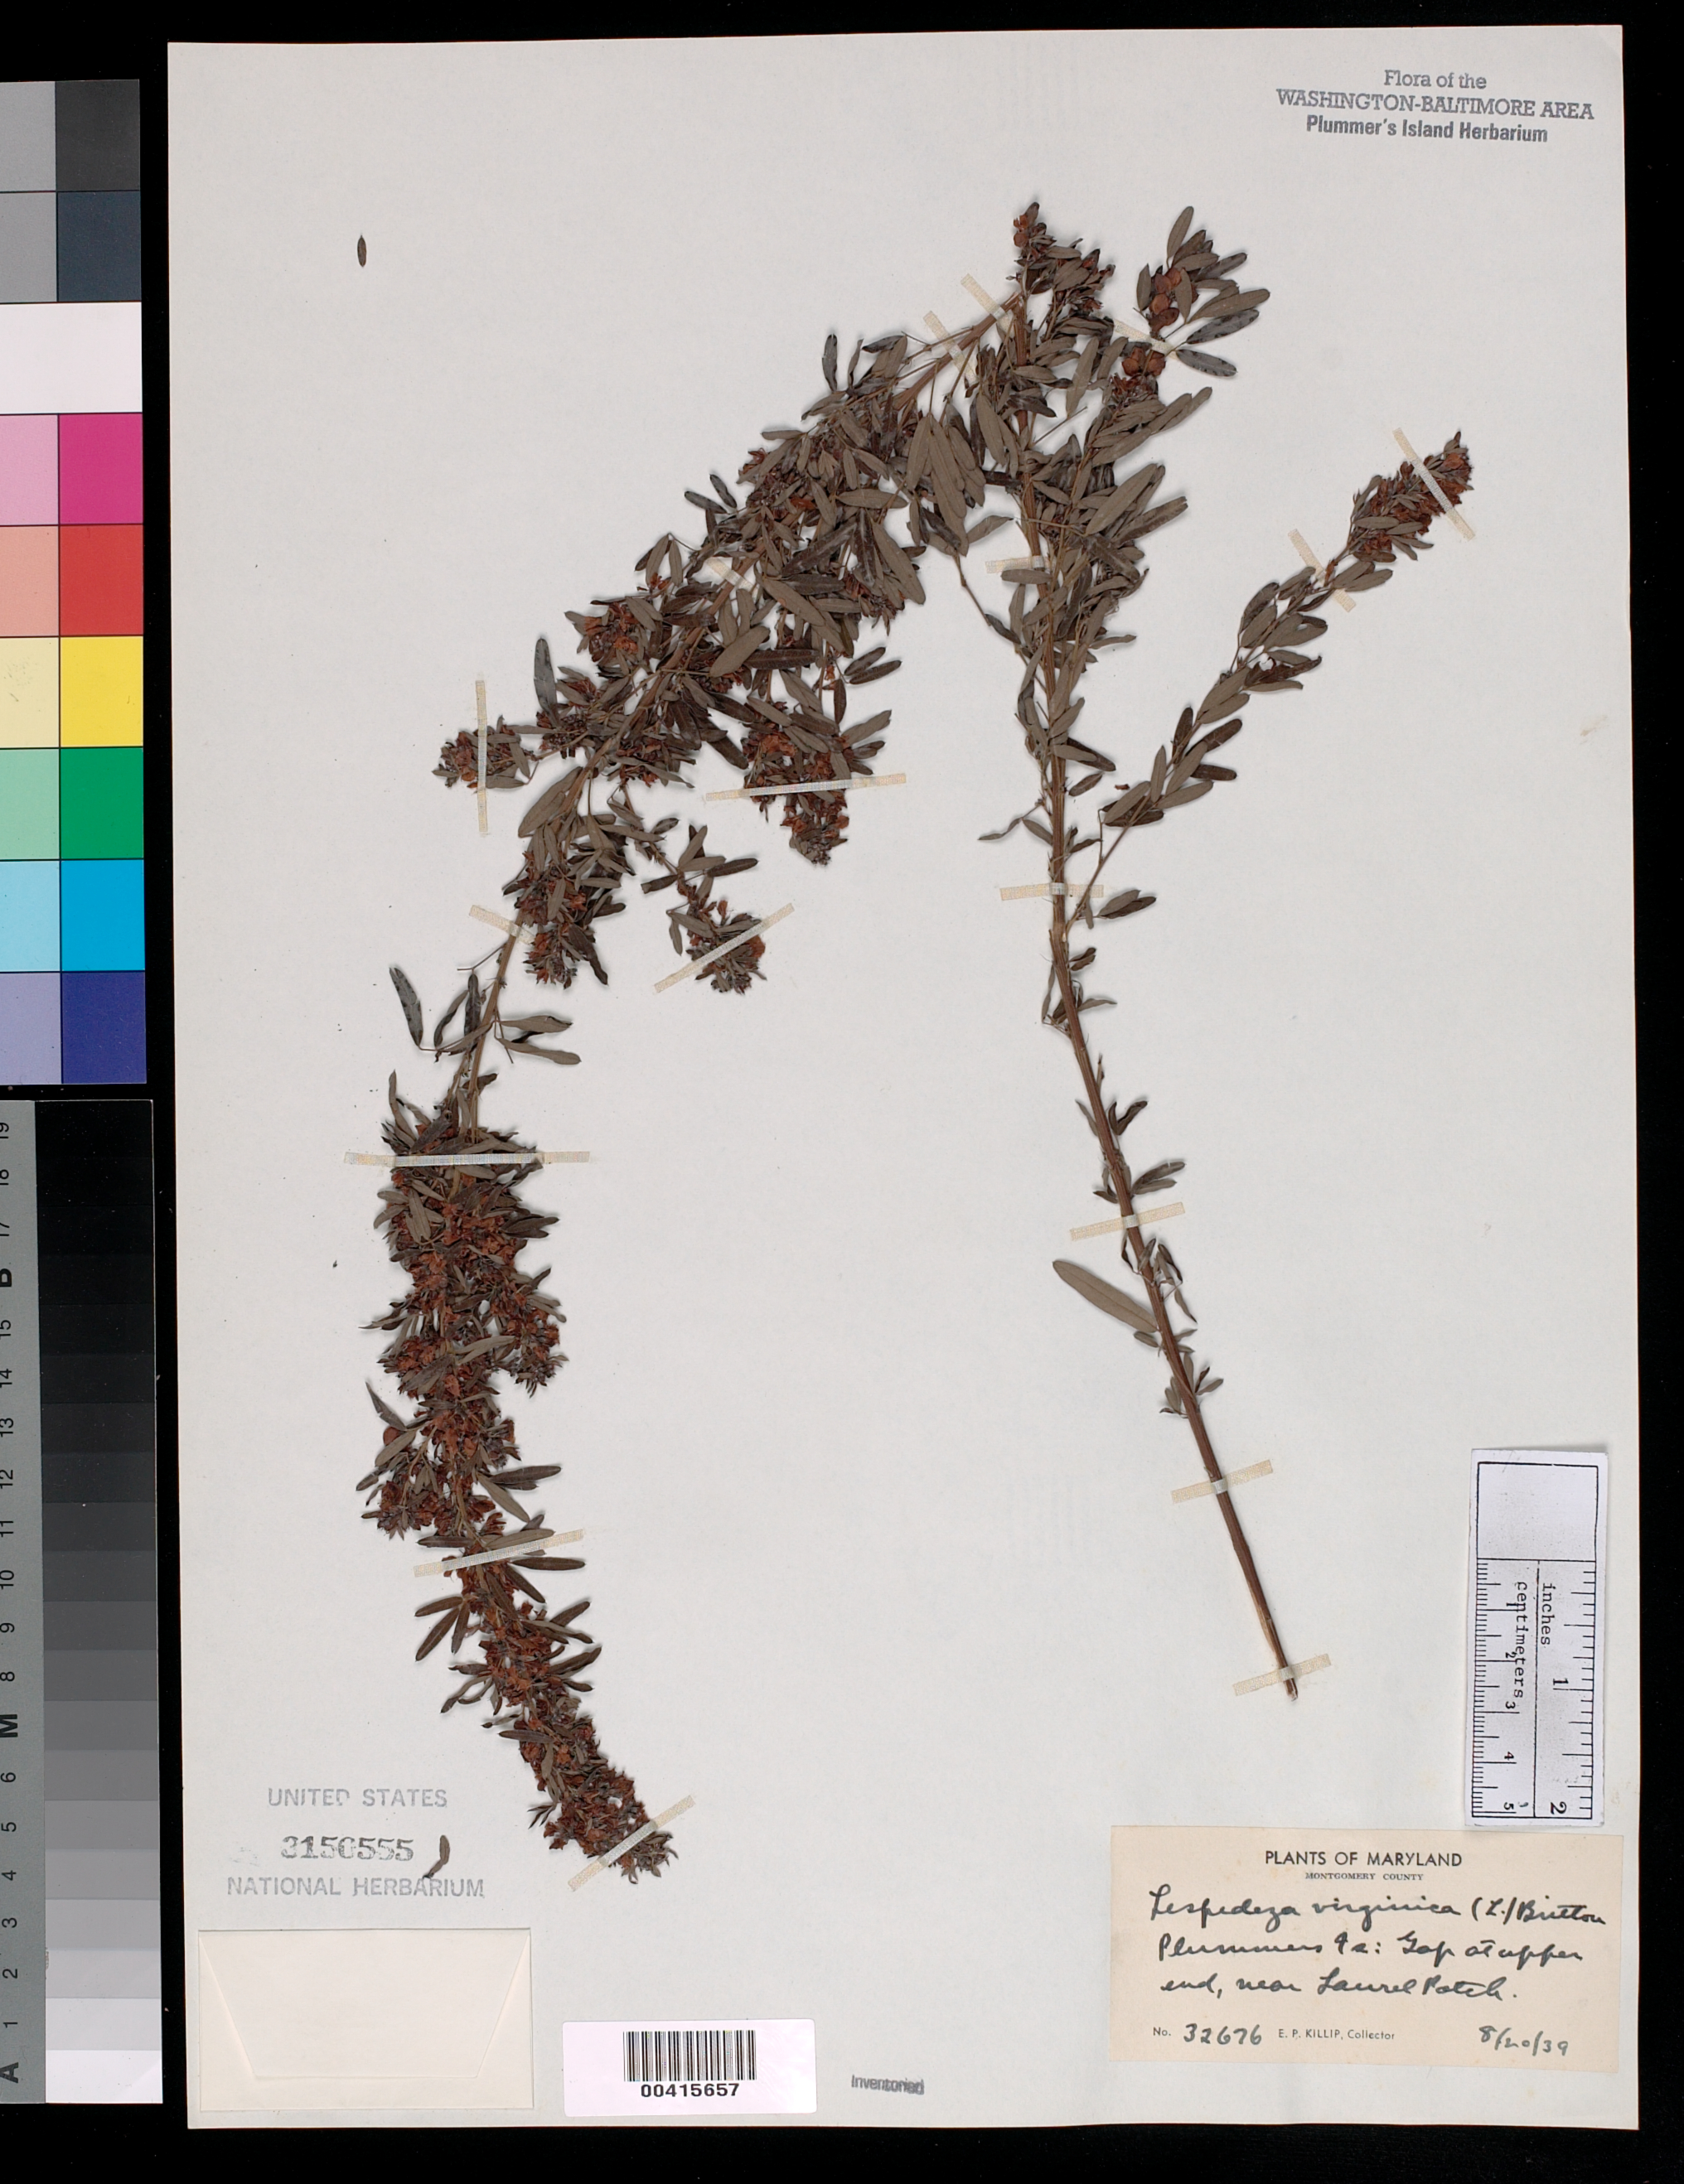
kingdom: Plantae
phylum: Tracheophyta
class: Magnoliopsida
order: Fabales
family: Fabaceae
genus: Lespedeza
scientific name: Lespedeza virginica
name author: (L.) Britton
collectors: E. P. Killip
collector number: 32676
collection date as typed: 20 Aug 1939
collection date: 1939-08-20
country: United States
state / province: Maryland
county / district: Montgomery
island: Plummers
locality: Plummer's Island; Gap at upper end, near Laurel Patch C. & O. Canal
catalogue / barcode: US 3150555